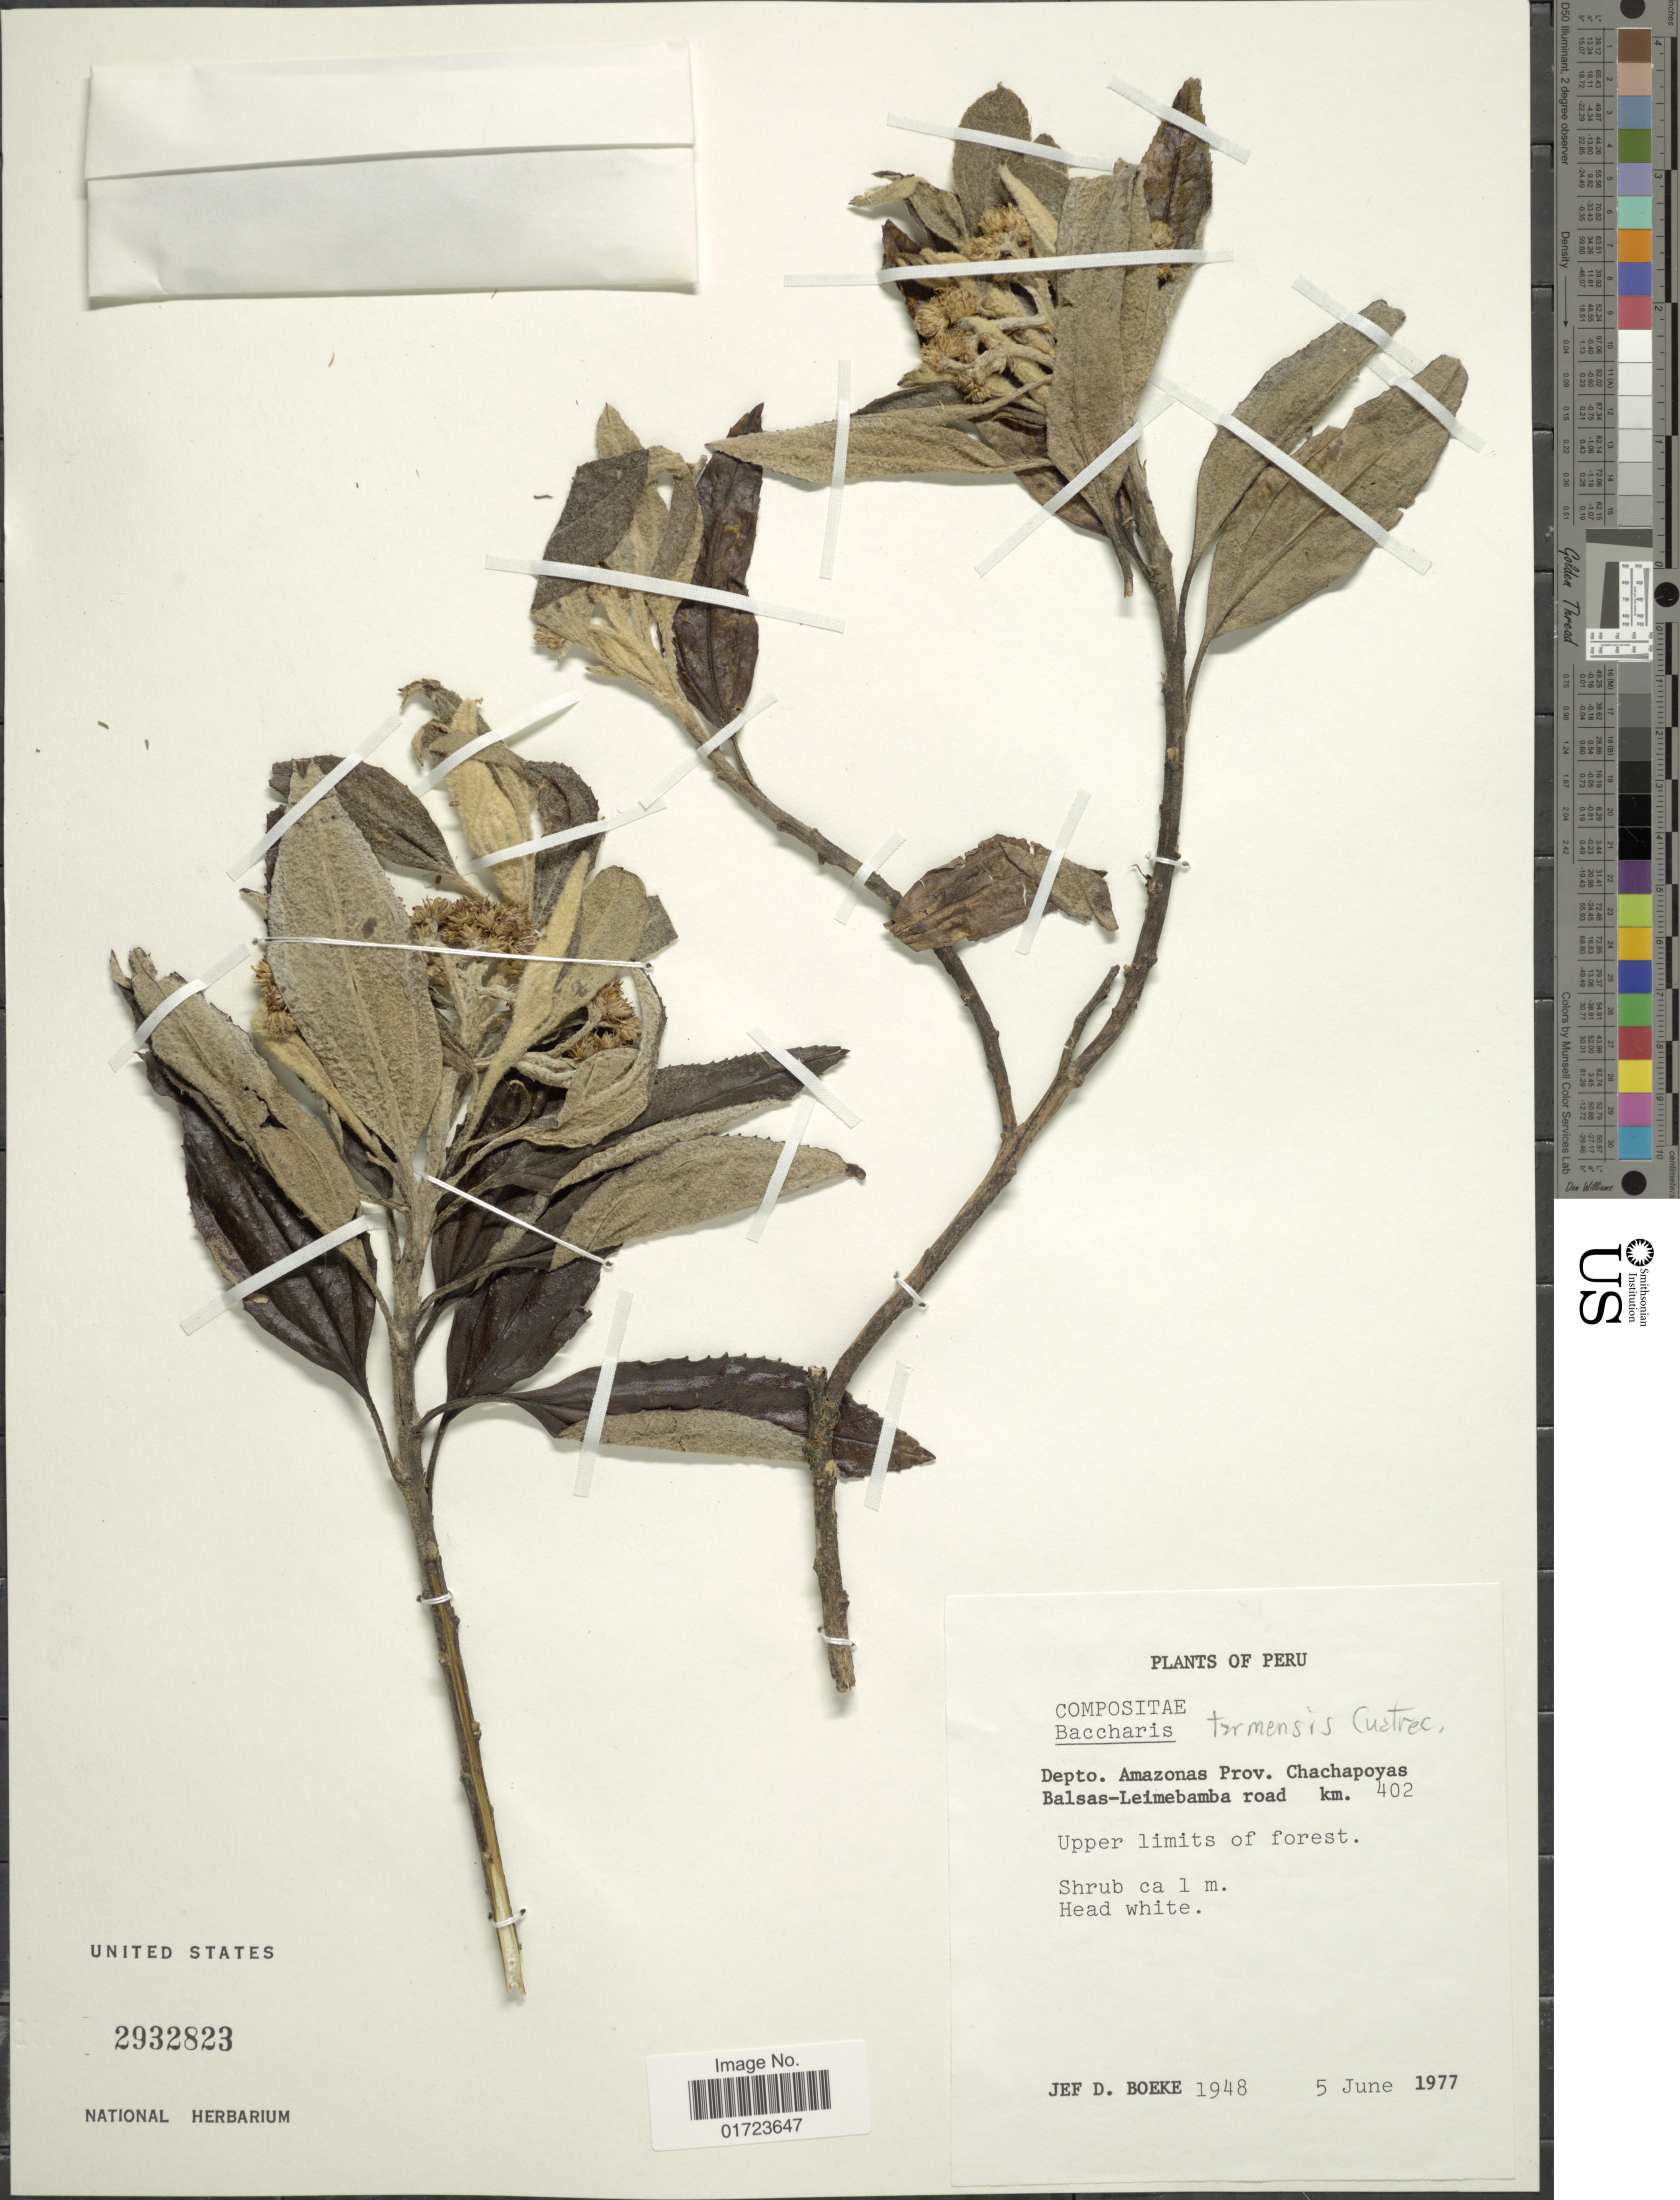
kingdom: Plantae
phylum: Tracheophyta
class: Magnoliopsida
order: Asterales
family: Asteraceae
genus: Baccharis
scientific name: Baccharis tarmensis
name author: Cuatrec.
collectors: J. D. Boeke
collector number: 1948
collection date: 1977-06-05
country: Peru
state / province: Amazonas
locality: Depto. Amazonas Prov. Chachapoyas, Balsas-Leimebamba road km 402,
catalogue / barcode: US 2932823